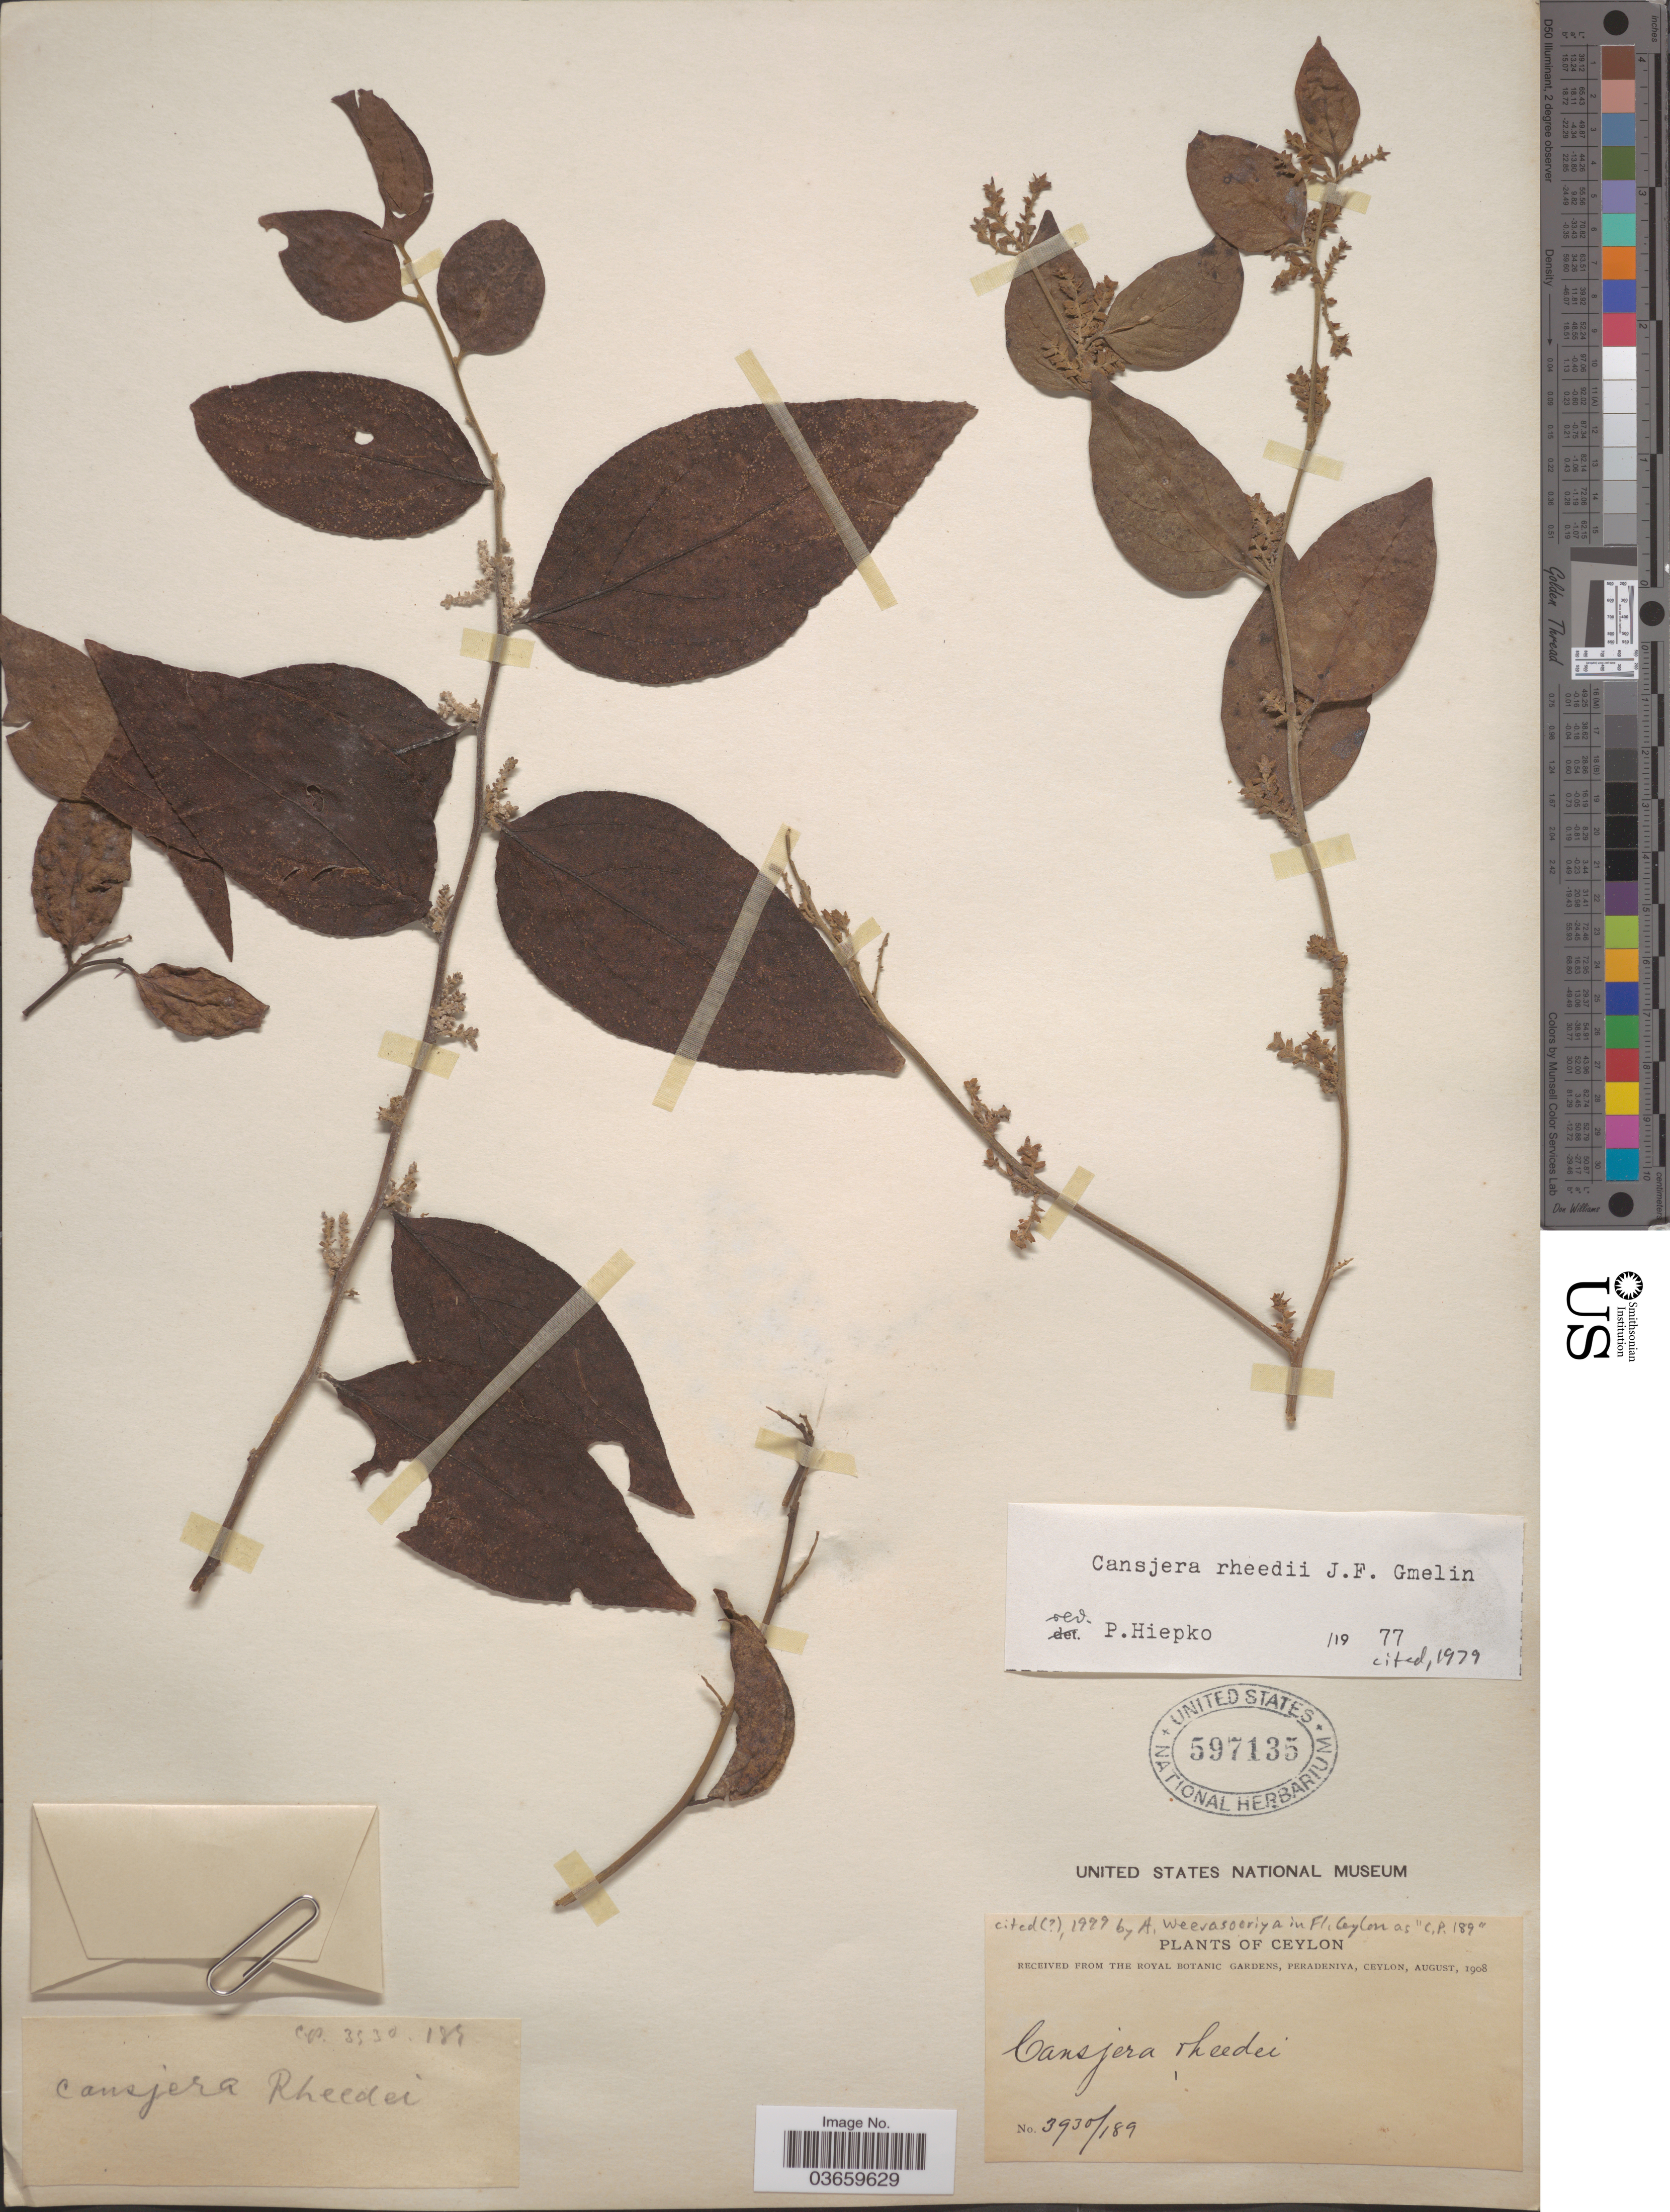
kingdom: Plantae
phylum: Tracheophyta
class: Magnoliopsida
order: Santalales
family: Opiliaceae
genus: Cansjera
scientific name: Cansjera rheedii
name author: J.F. Gmel.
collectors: Royal Botanic Gardens (Edinburgh)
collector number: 3930/189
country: Sri Lanka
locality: Ceylon.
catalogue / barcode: US 597135